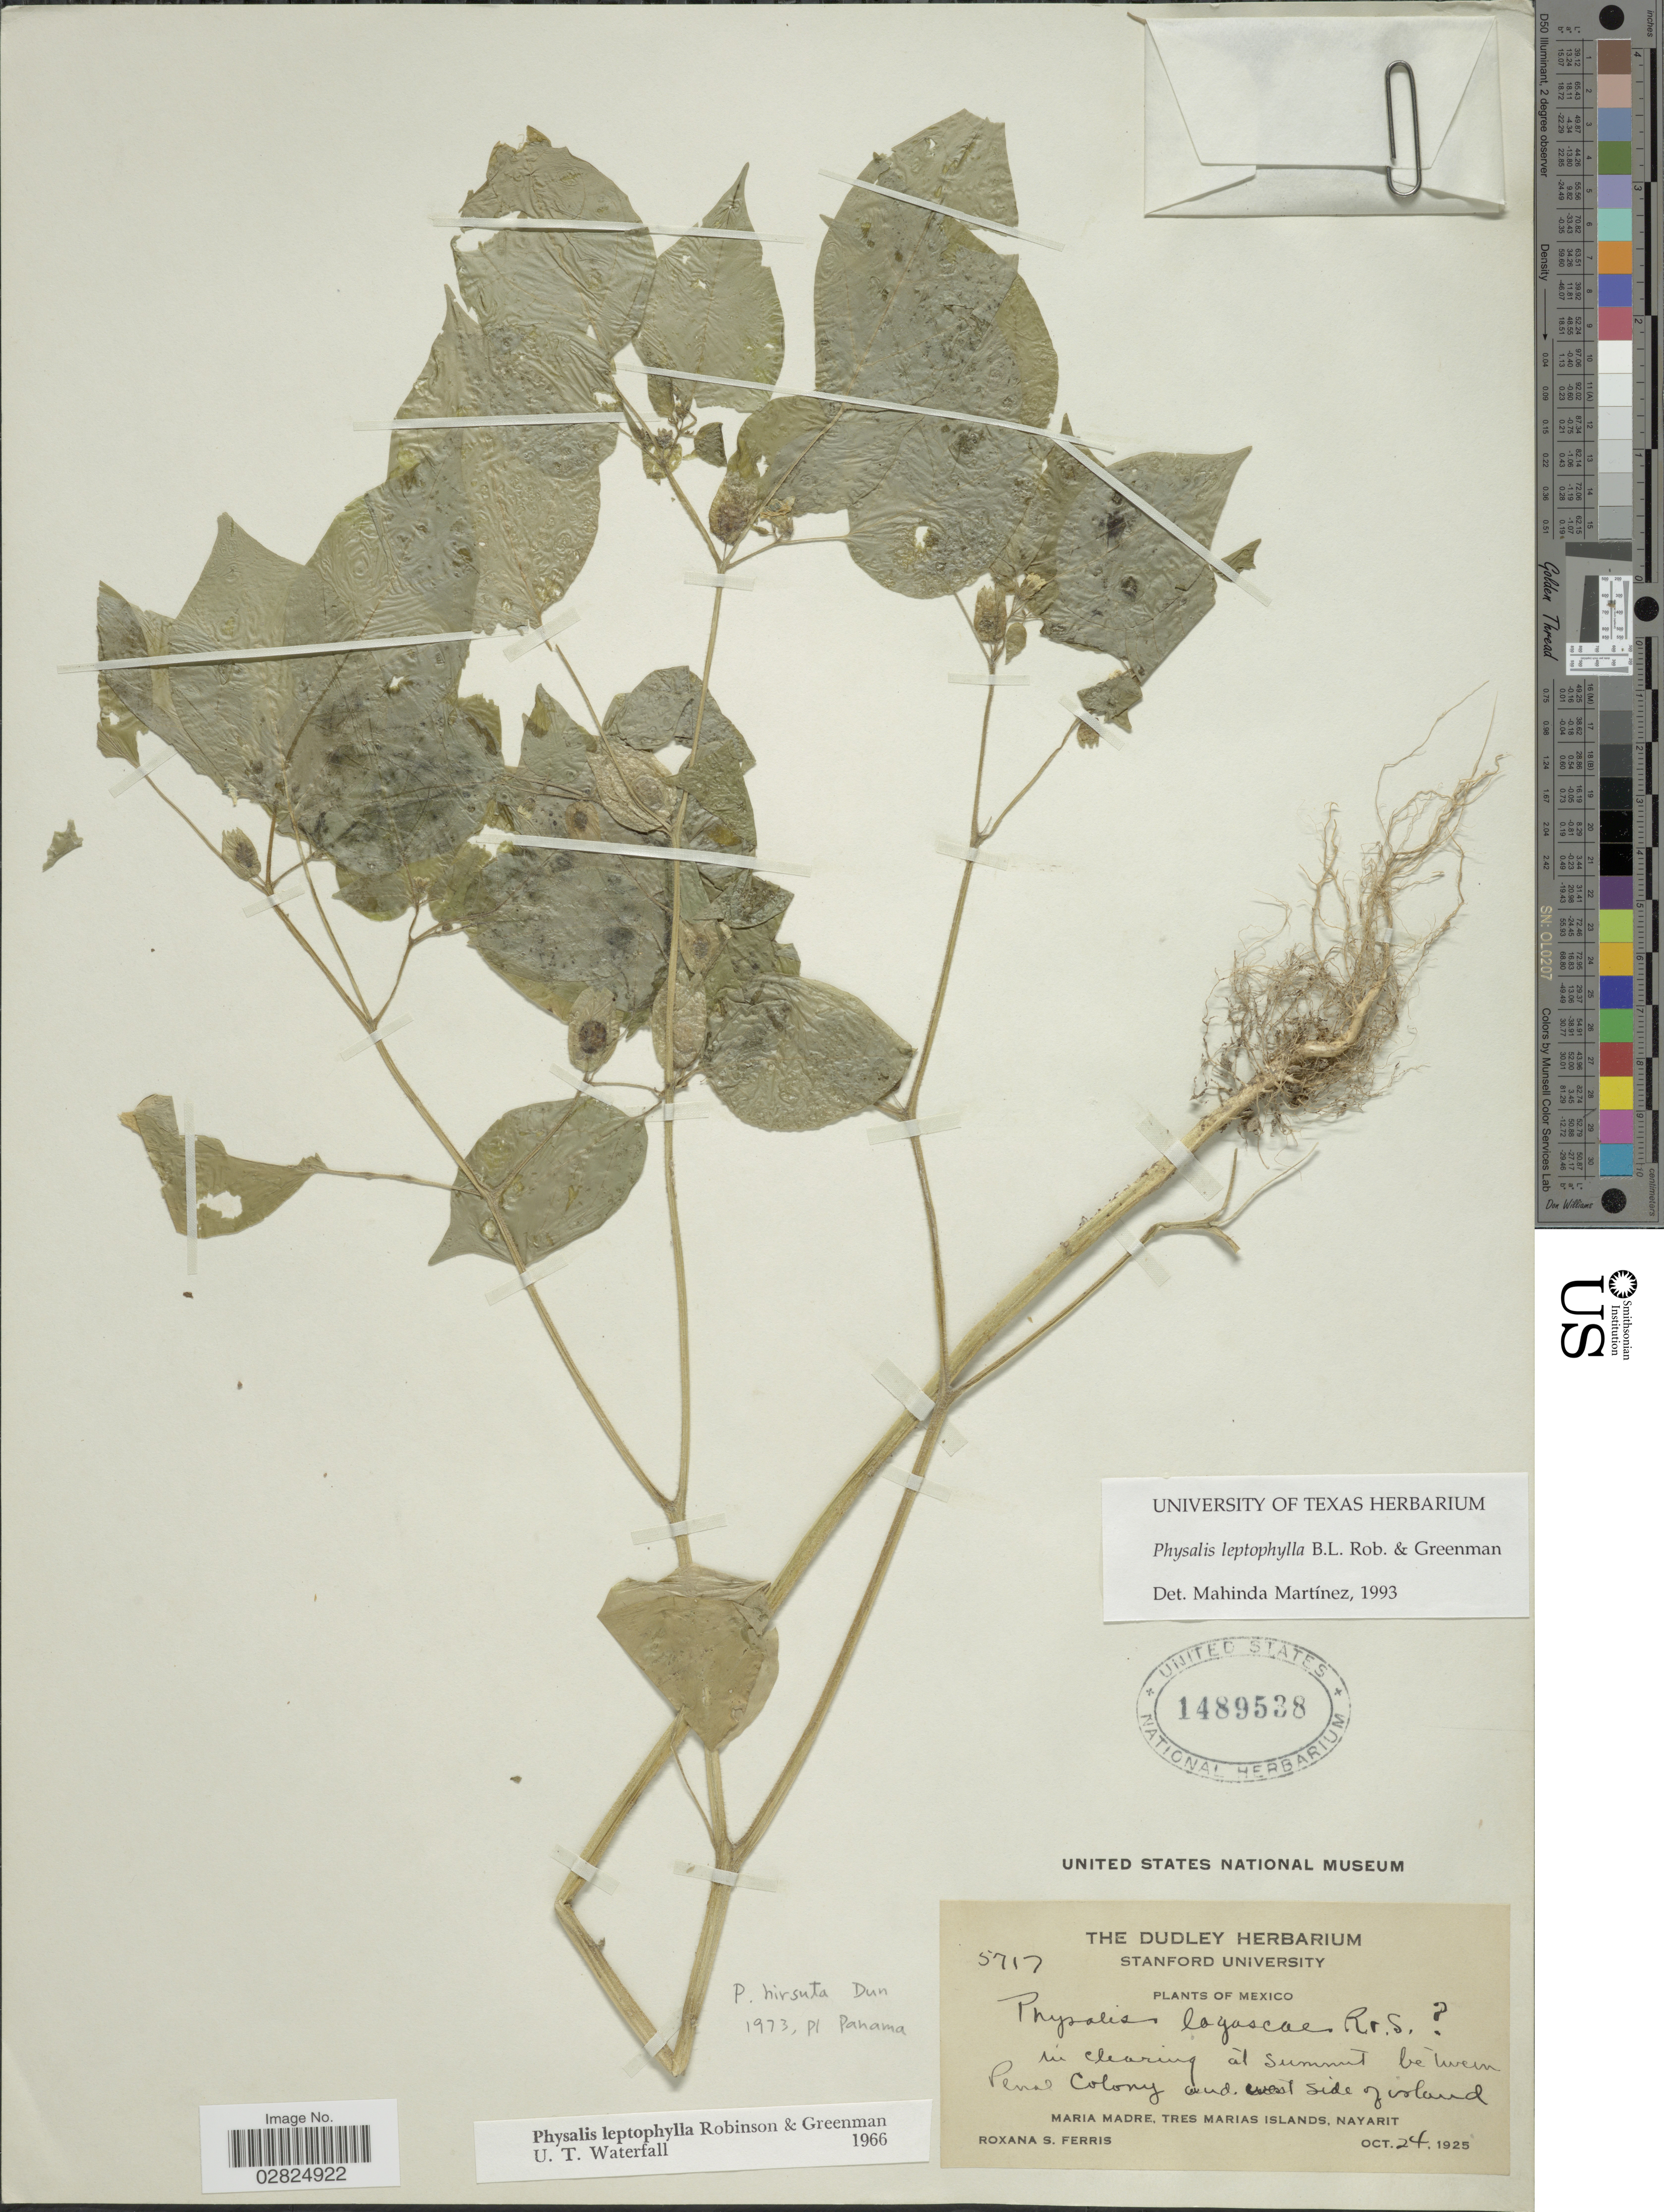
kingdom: Plantae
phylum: Tracheophyta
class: Magnoliopsida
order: Solanales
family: Solanaceae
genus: Physalis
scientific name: Physalis leptophylla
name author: B.L. Rob. & Greenm.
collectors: R. S. Ferris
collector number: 5717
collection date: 1925-10-24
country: Mexico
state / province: Nayarit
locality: In clearing at summit between Penal Colony and west side of island. Maria Madre, Tres Marias Islands.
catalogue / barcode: US 1489538